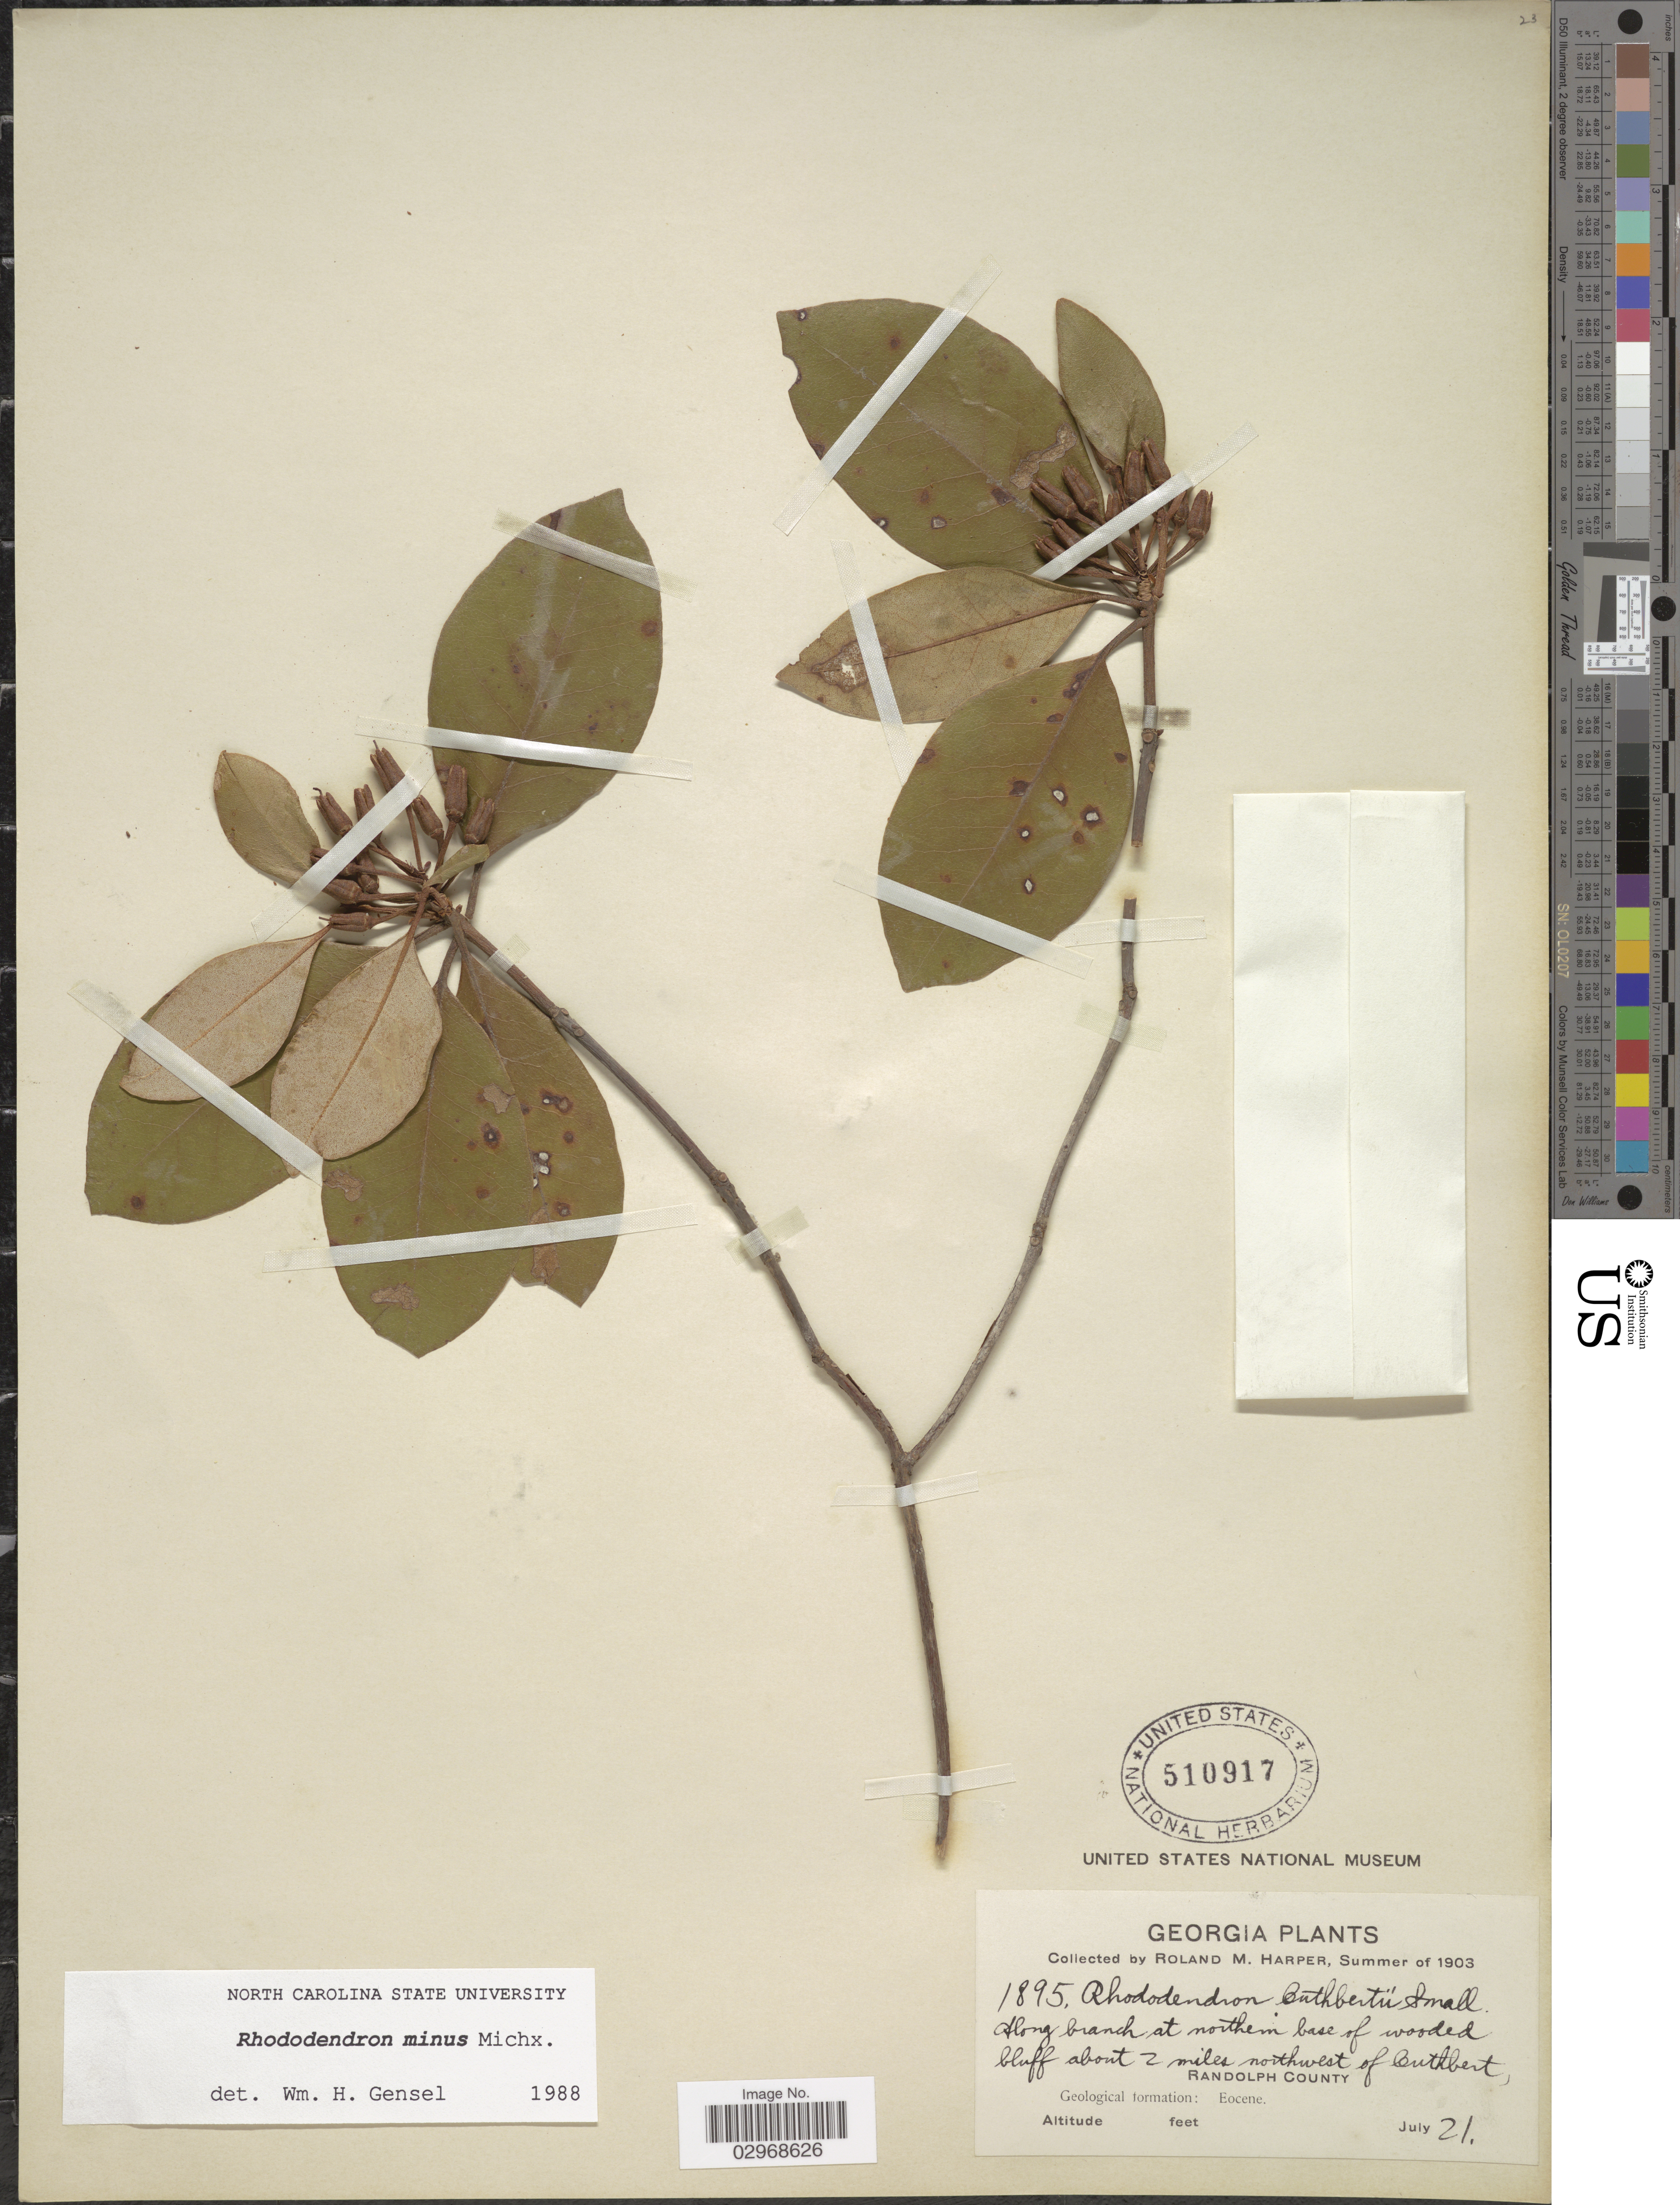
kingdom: Plantae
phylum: Tracheophyta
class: Magnoliopsida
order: Ericales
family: Ericaceae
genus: Rhododendron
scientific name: Rhododendron minus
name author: Michx.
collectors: R. M. Harper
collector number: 1895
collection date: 1903-07-21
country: United States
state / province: Georgia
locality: Along branch at northern base of wooded bluff about 2 miles northwest of Cuthbert, Randolph County. Geological formation: Eocene.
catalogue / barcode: US 510917